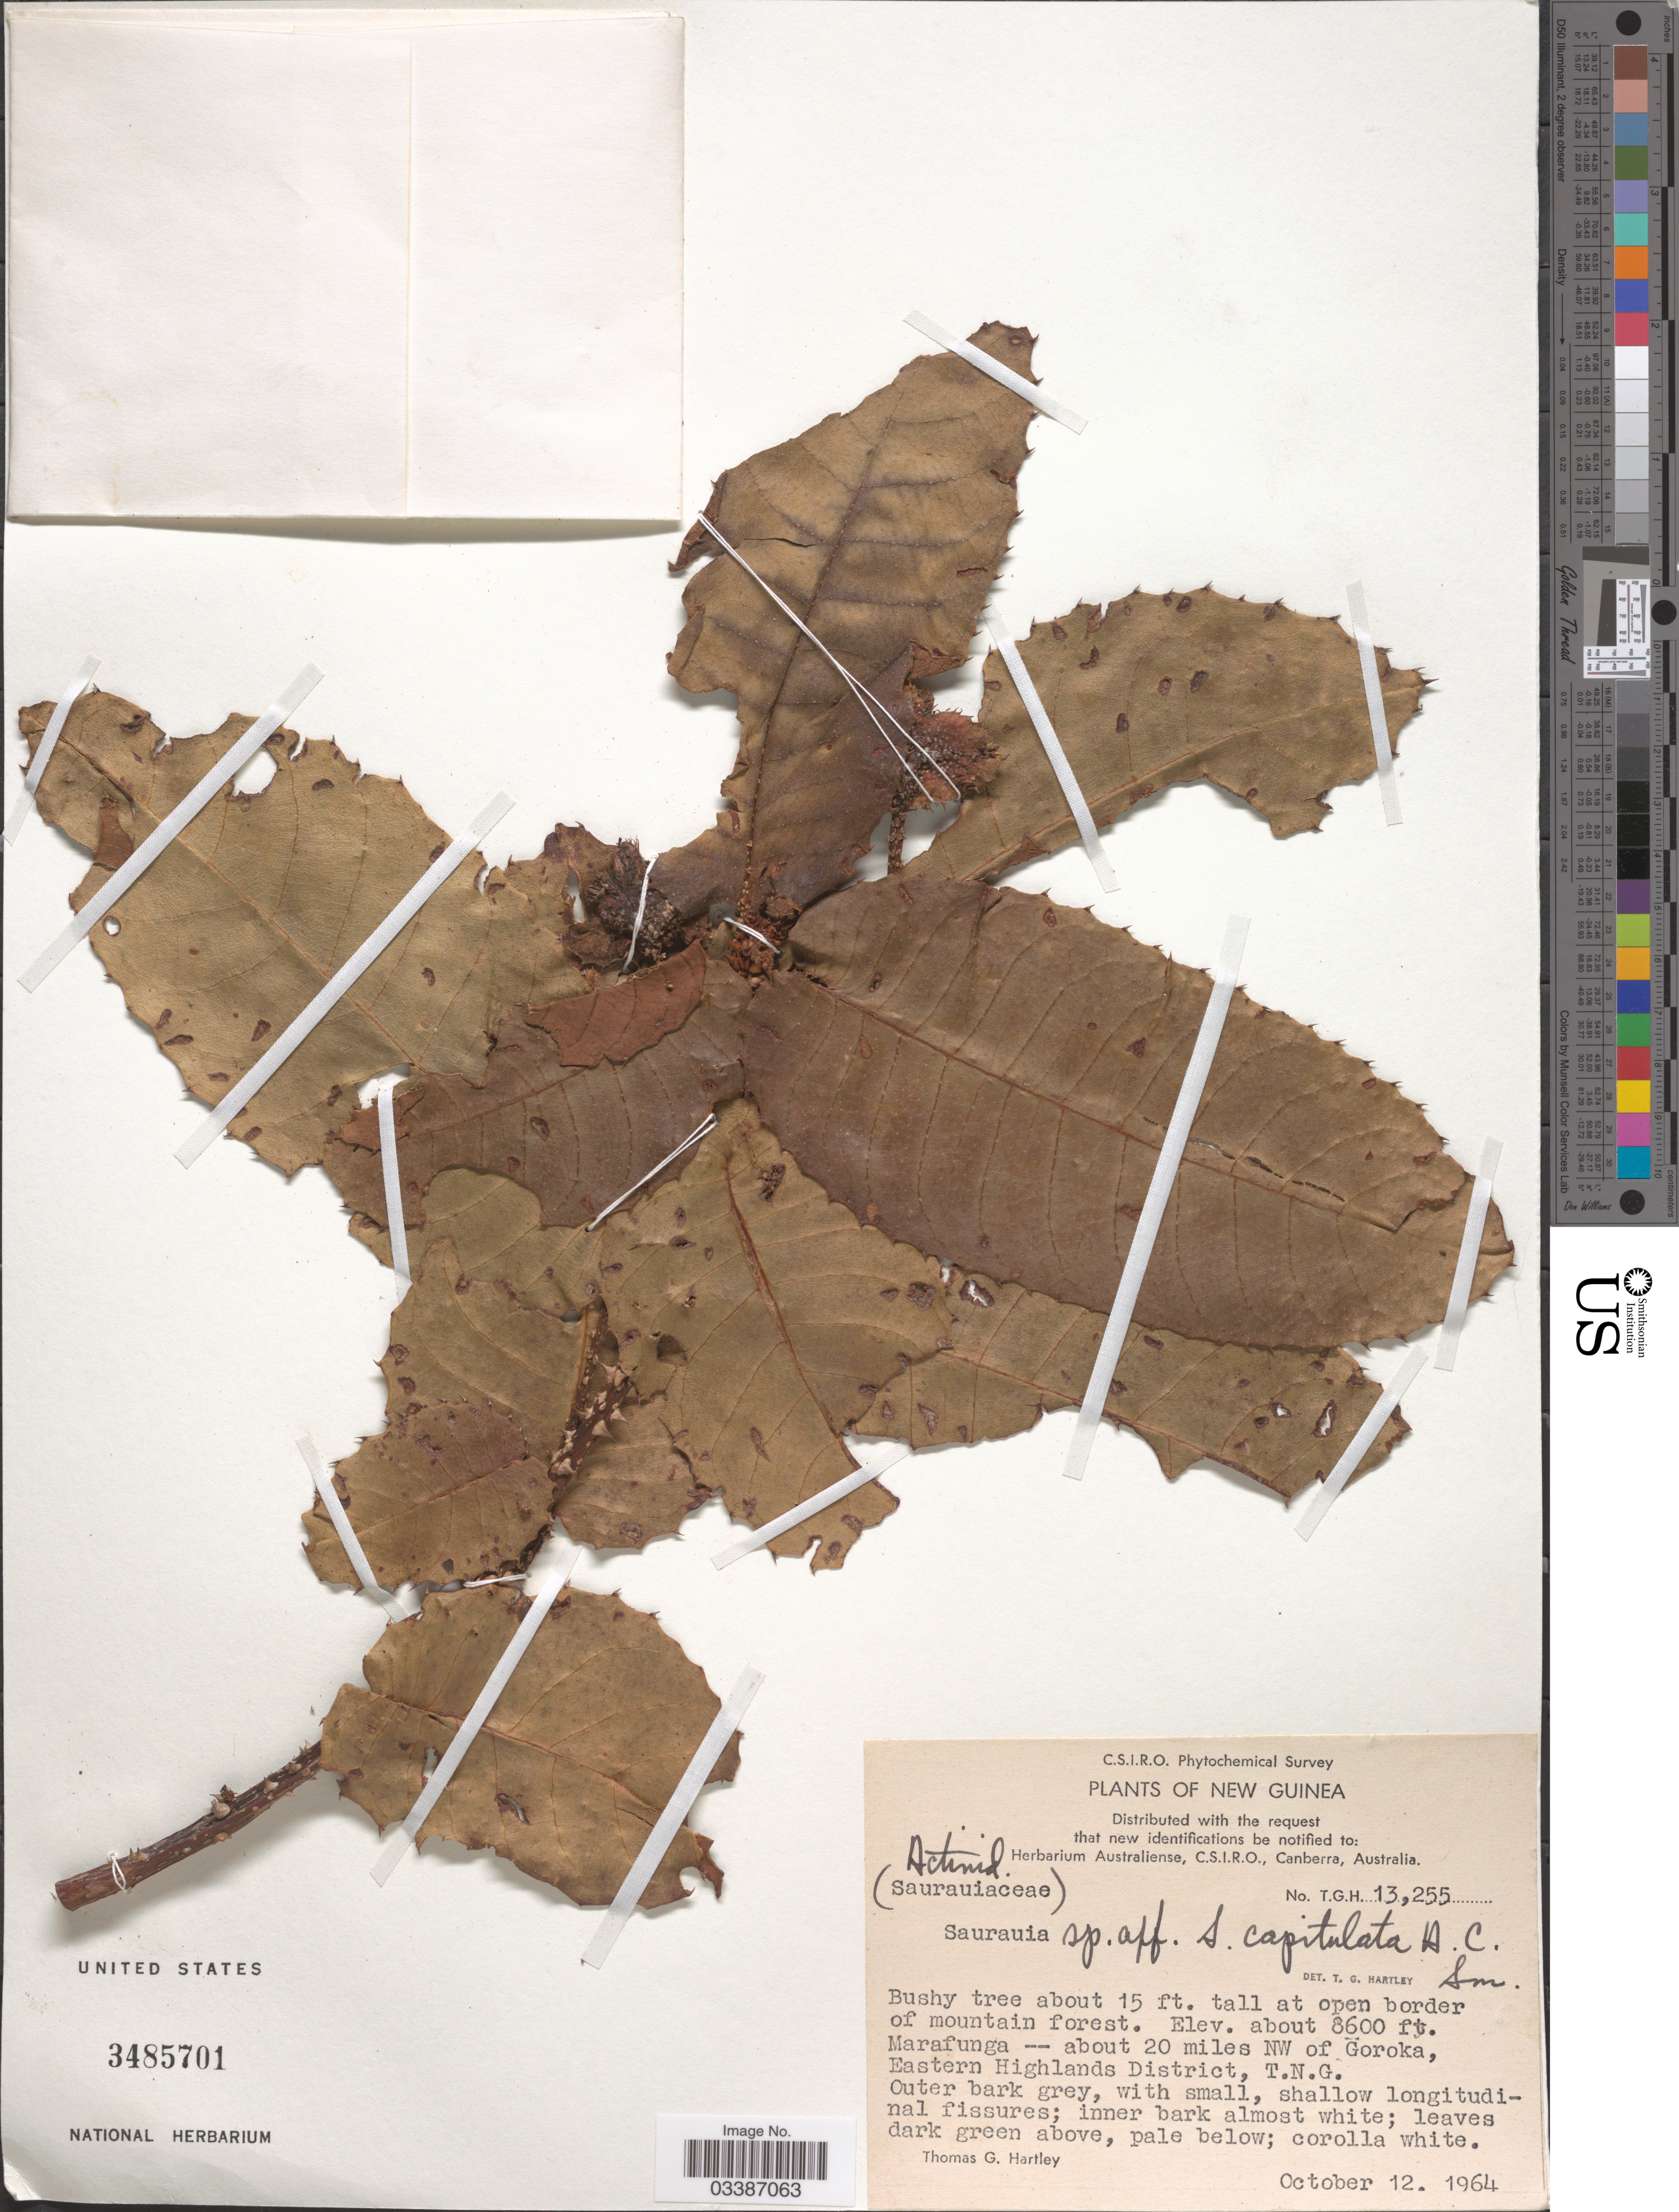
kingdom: Plantae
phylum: Tracheophyta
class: Magnoliopsida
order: Ericales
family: Actinidiaceae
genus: Saurauia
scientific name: Saurauia capitulata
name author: A.C. Sm.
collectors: T. Hartley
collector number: TGH13255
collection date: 1964-10-12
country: Papua New Guinea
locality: New Guinea. Marafunga -- about 20 miles NW of Goroka, Eastern Highlands District, T.N.G.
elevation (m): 2621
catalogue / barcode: US 3485701